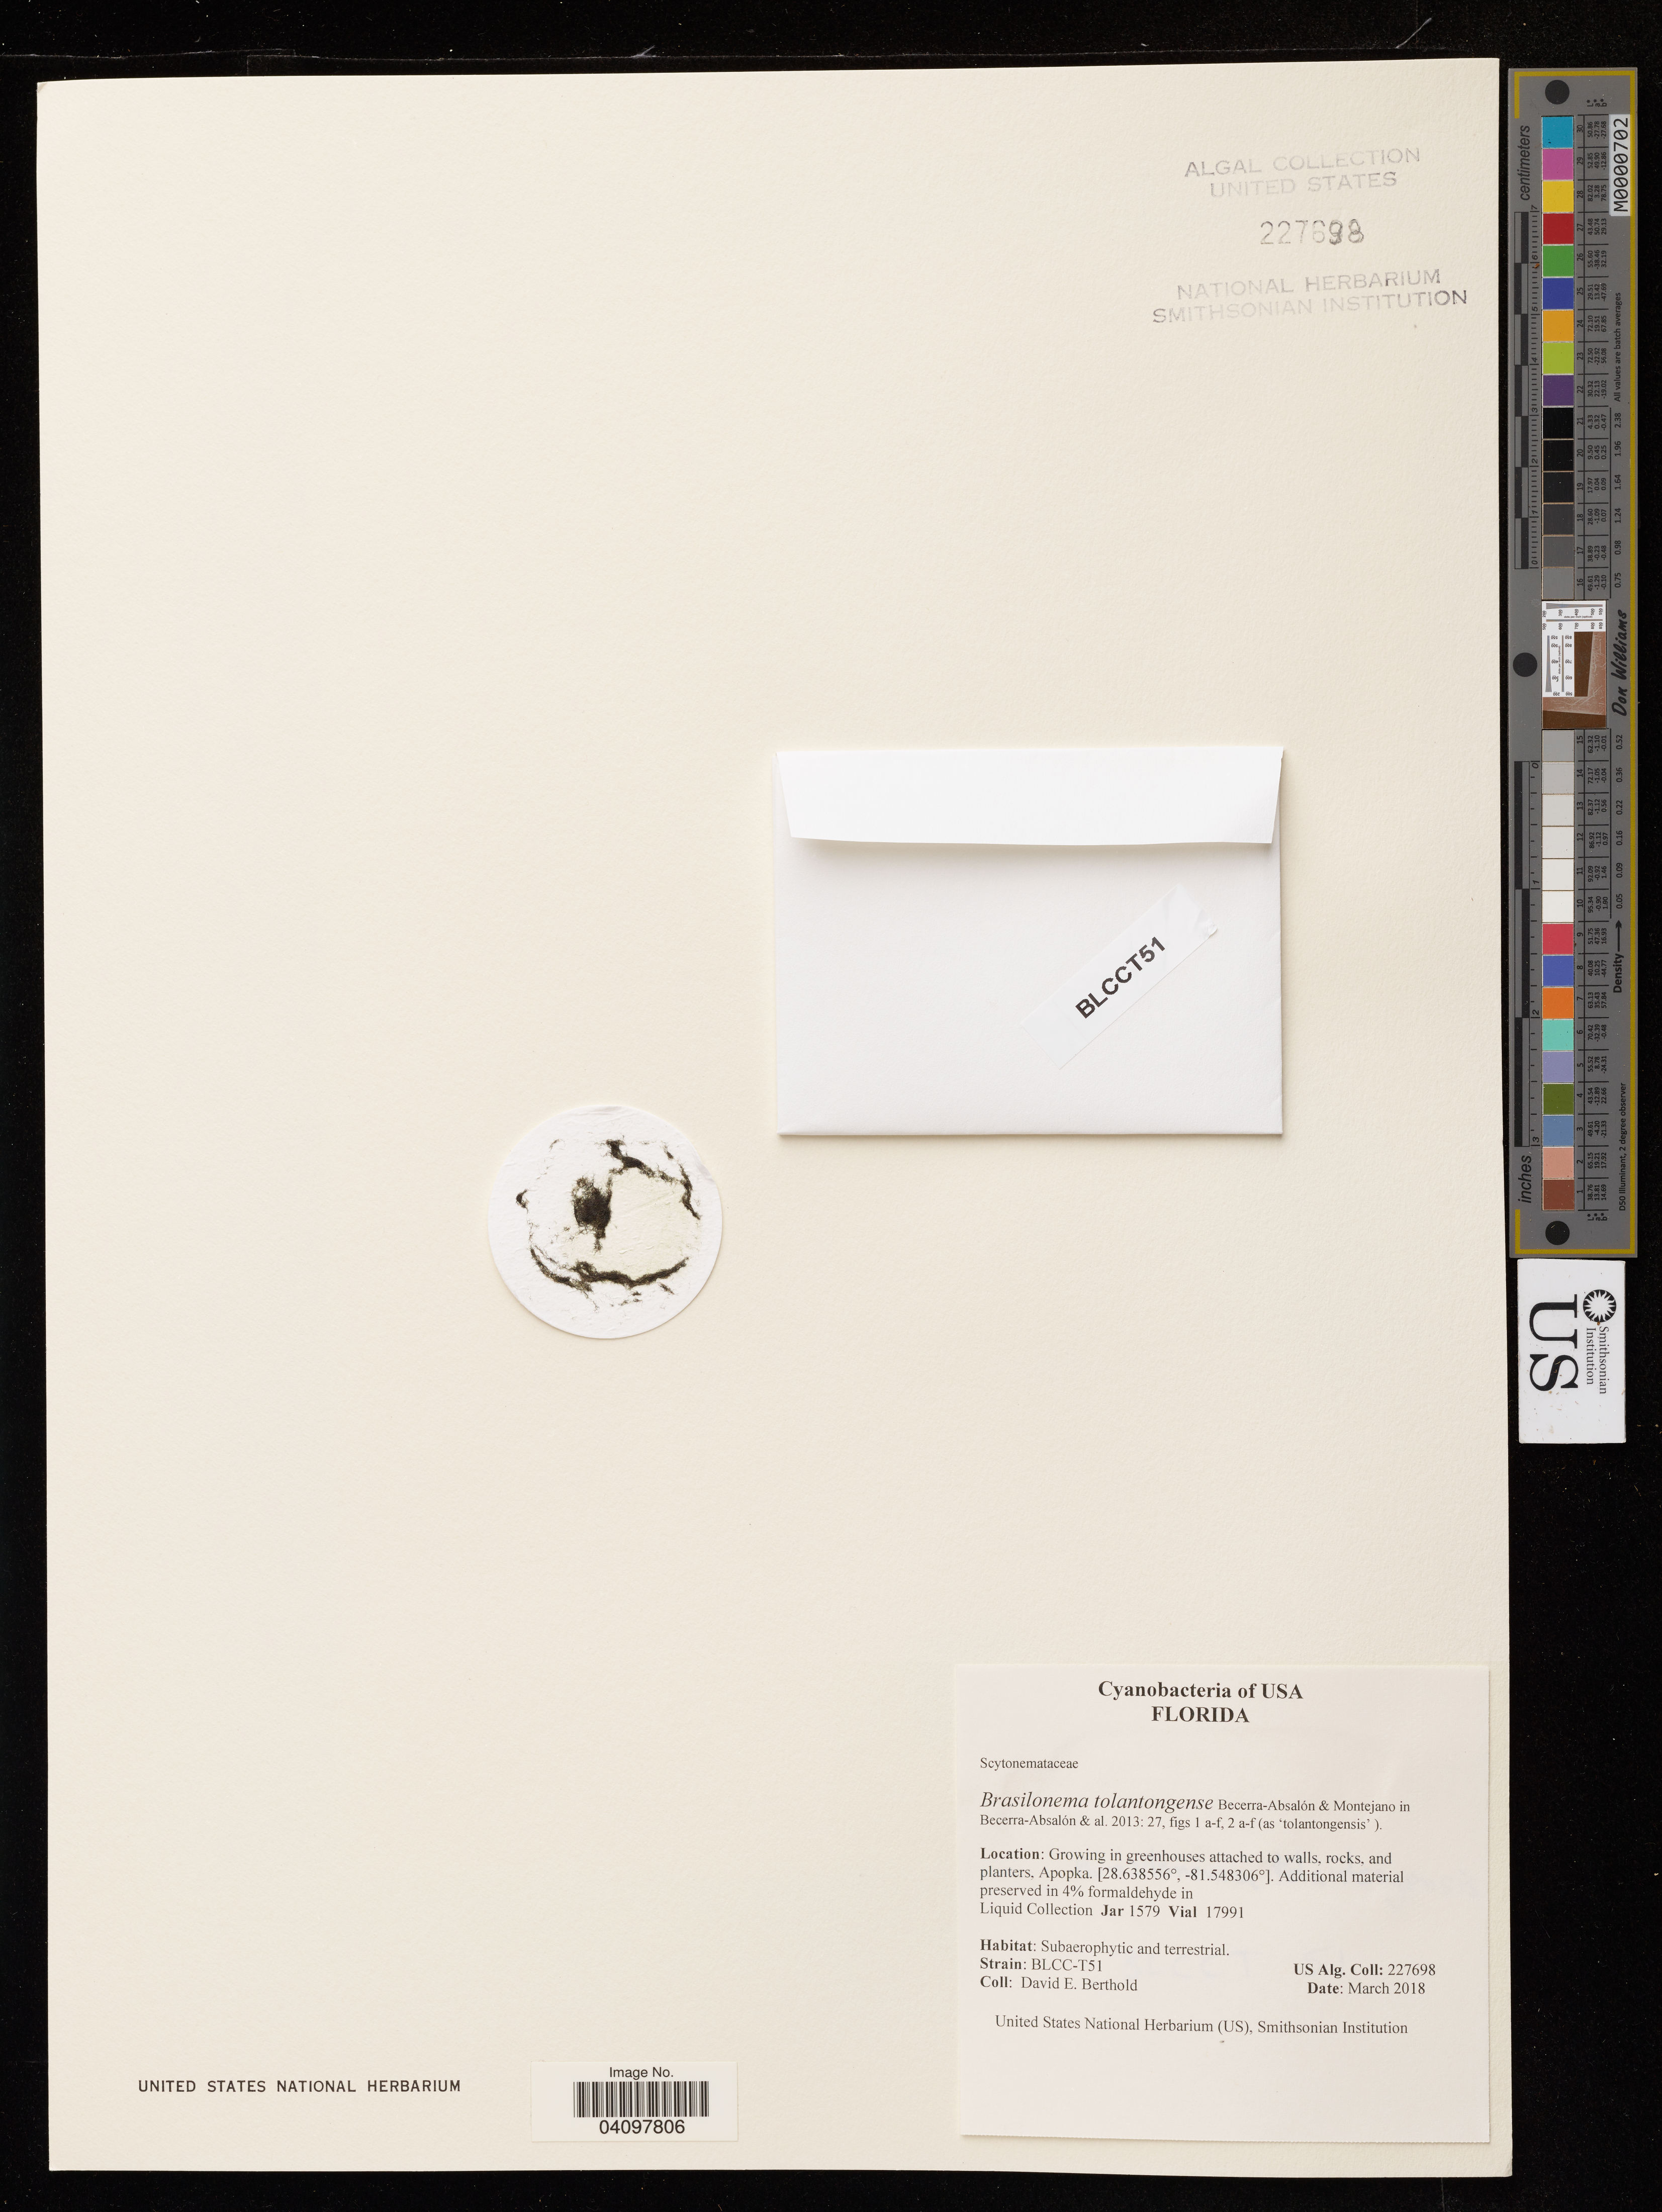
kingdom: Bacteria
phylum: Cyanobacteria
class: Cyanobacteriia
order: Cyanobacteriales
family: Nostocaceae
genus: Brasilonema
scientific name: Brasilonema tolantongense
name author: Becerra-Absalón & Montejano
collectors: D. Berthold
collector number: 227698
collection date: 2018-03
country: United States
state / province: Florida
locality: Growing in greenhouses attached to walls, rocks, and planters, Apopka.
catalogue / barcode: US 227698